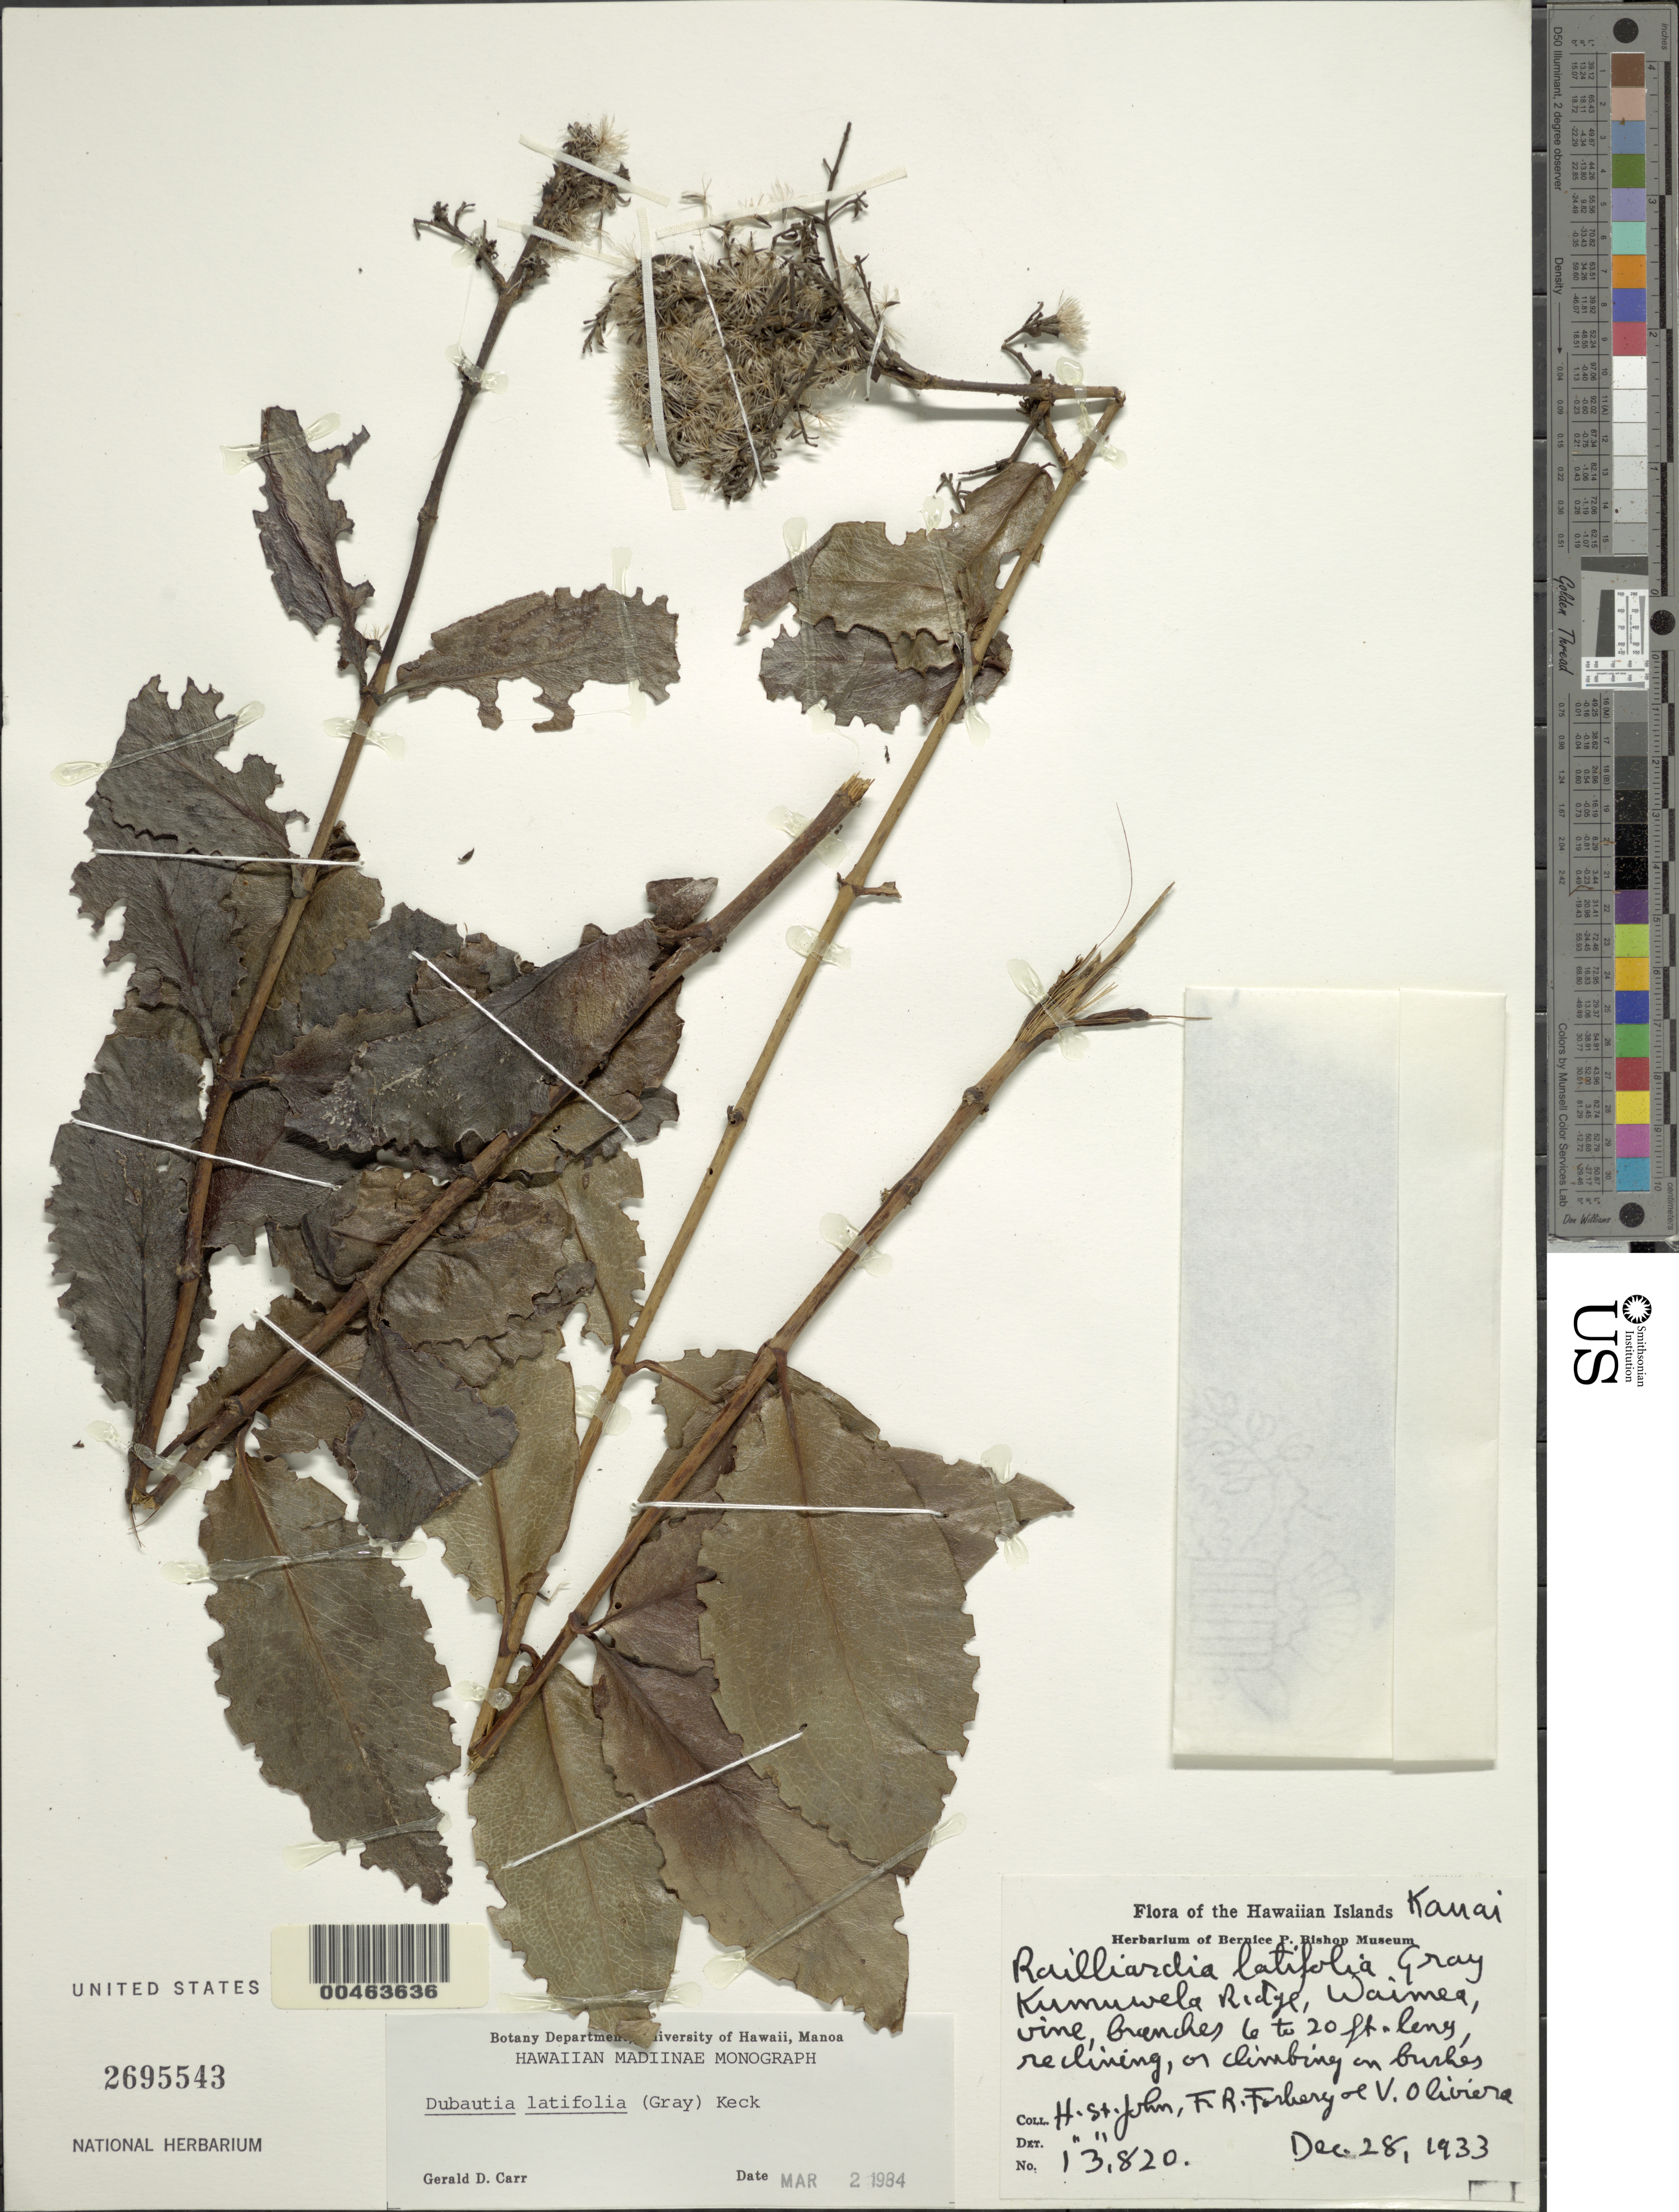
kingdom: Plantae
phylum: Tracheophyta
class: Magnoliopsida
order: Asterales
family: Asteraceae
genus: Dubautia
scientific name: Dubautia latifolia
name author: (A. Gray) D.D. Keck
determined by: Carr, G. D.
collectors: H. St. John, F. R. Fosberg & V. Oliviera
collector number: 13820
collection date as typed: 28 Dec 1933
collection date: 1933-12-28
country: United States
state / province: Hawaii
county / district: Kauai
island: Kaua'i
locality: Kumuwela Ridge, Waimea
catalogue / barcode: US 2695543